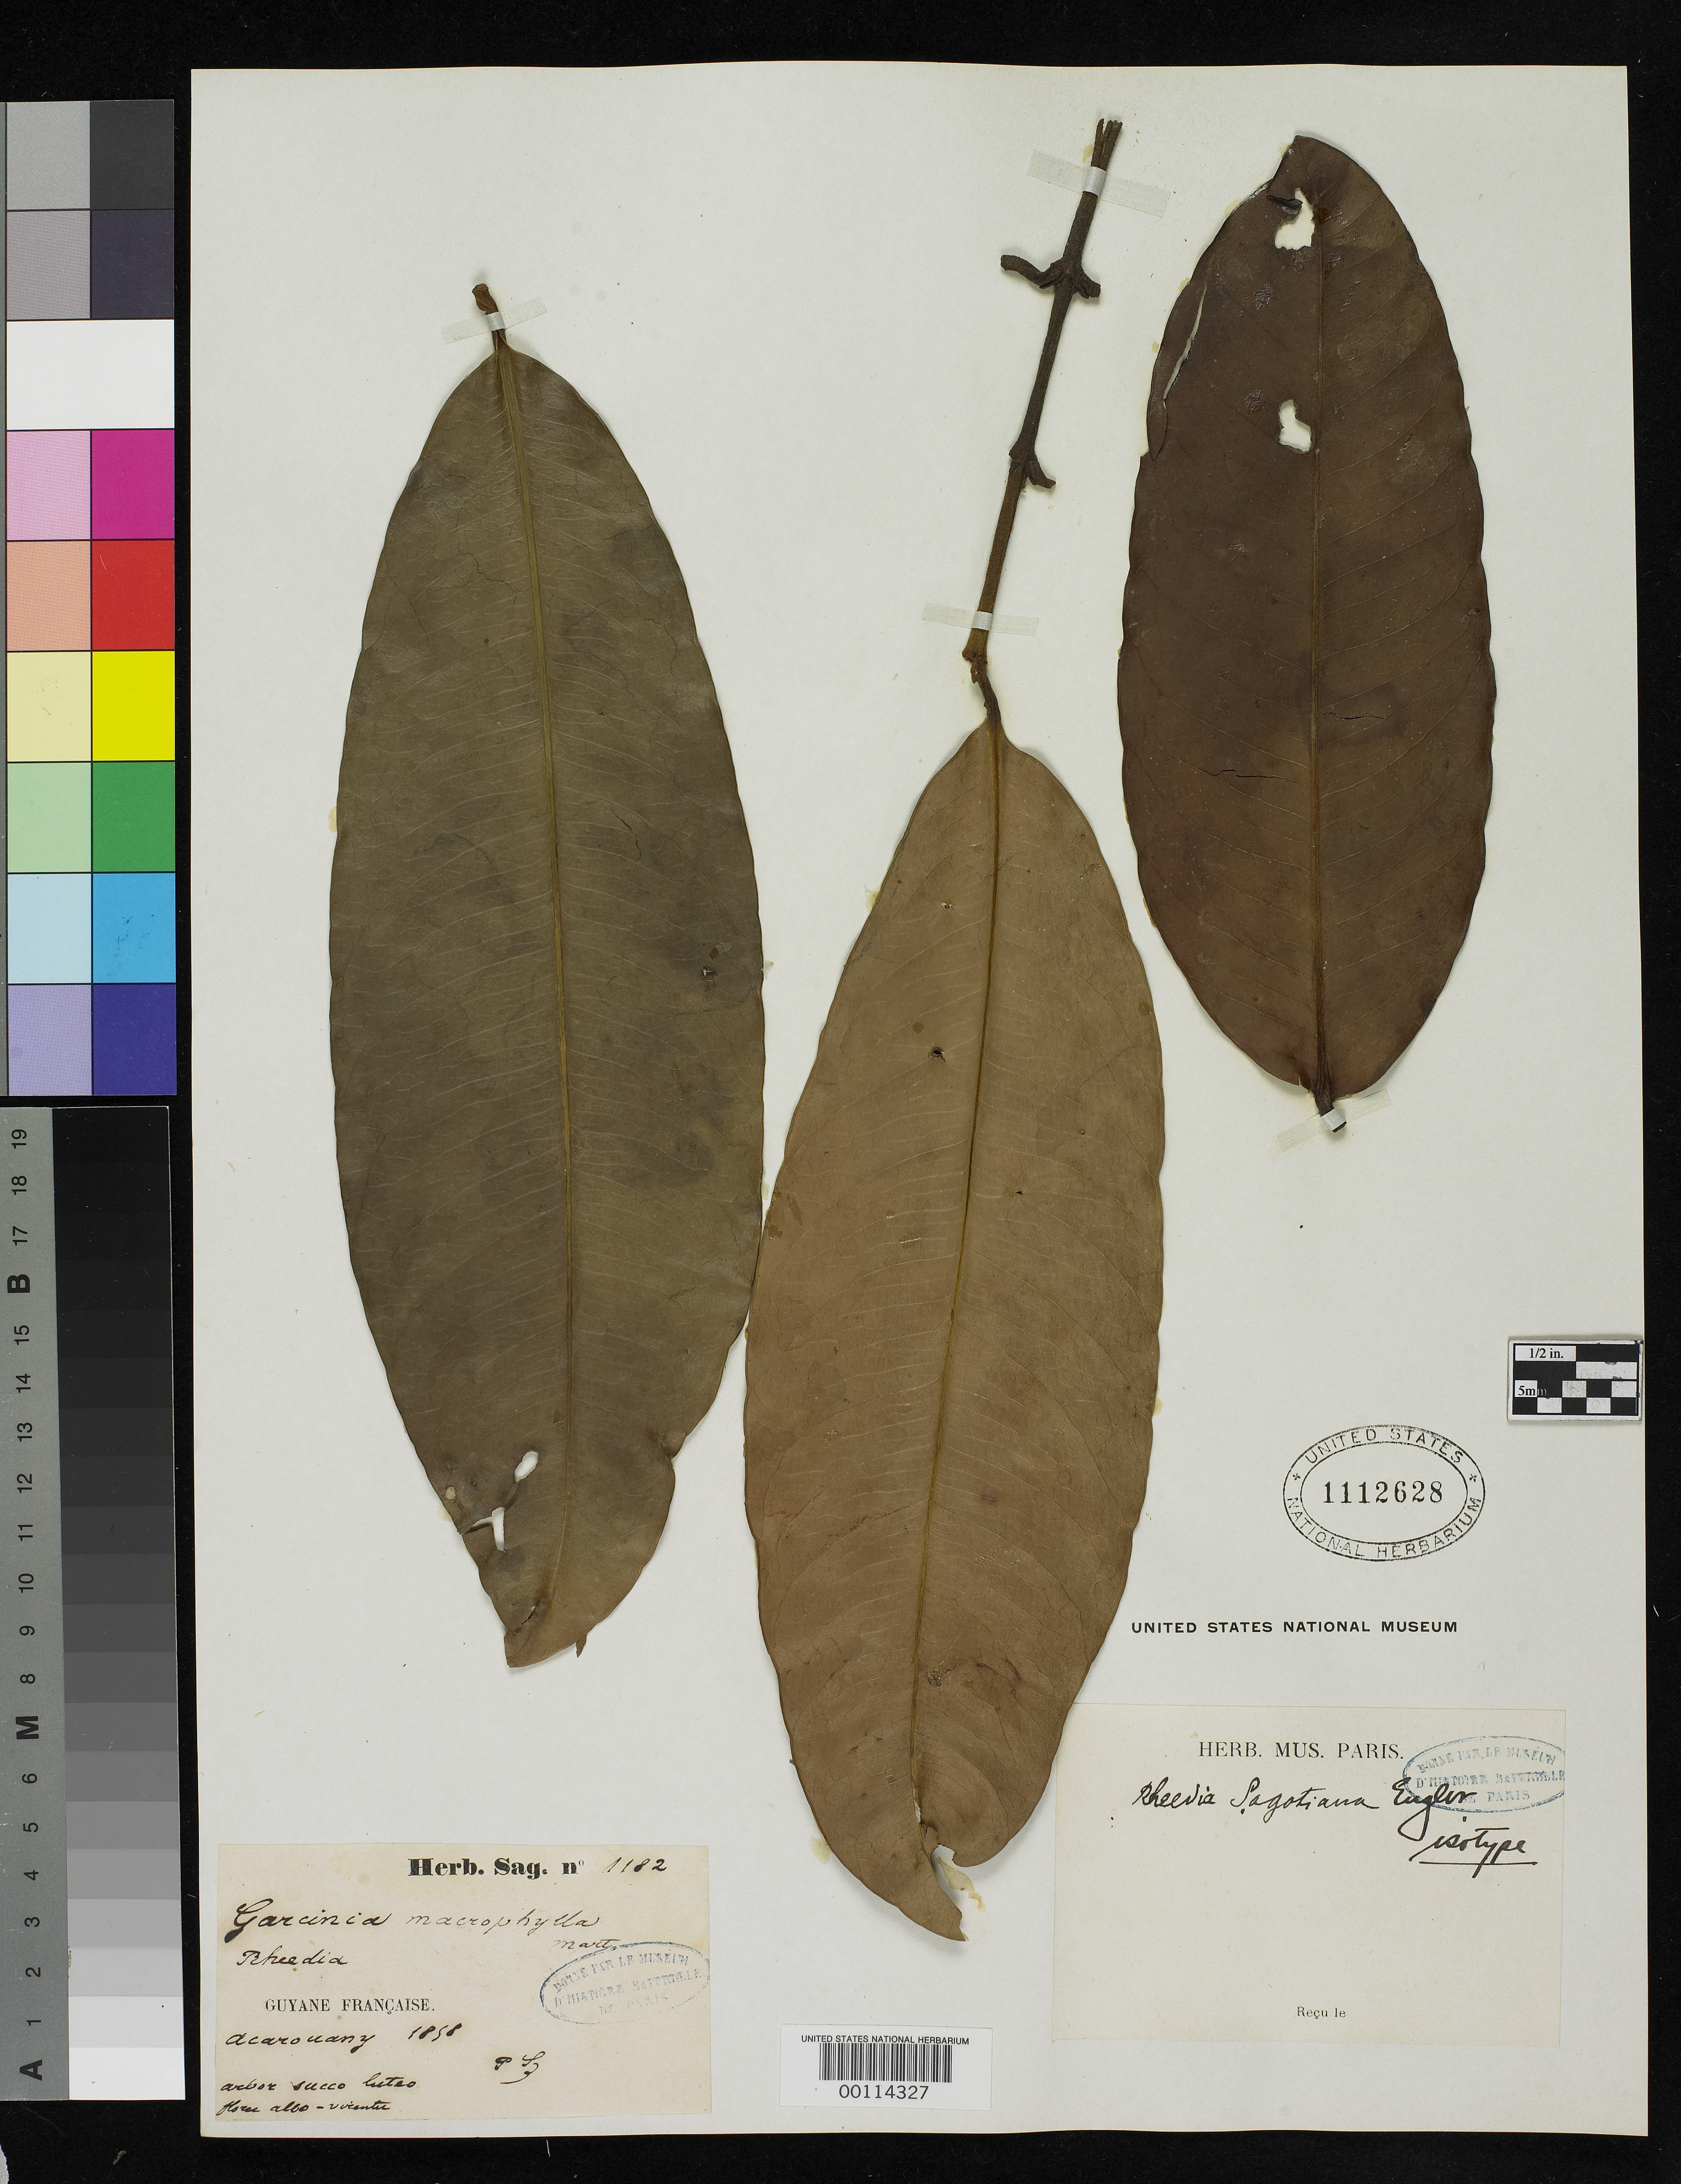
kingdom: Plantae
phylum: Tracheophyta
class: Magnoliopsida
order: Malpighiales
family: Clusiaceae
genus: Rheedia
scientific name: Rheedia sagotiana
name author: Engl. in Mart.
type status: Isotype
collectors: P. A. Sagot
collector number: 1182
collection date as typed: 1858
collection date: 1858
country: French Guiana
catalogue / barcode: US 1112628